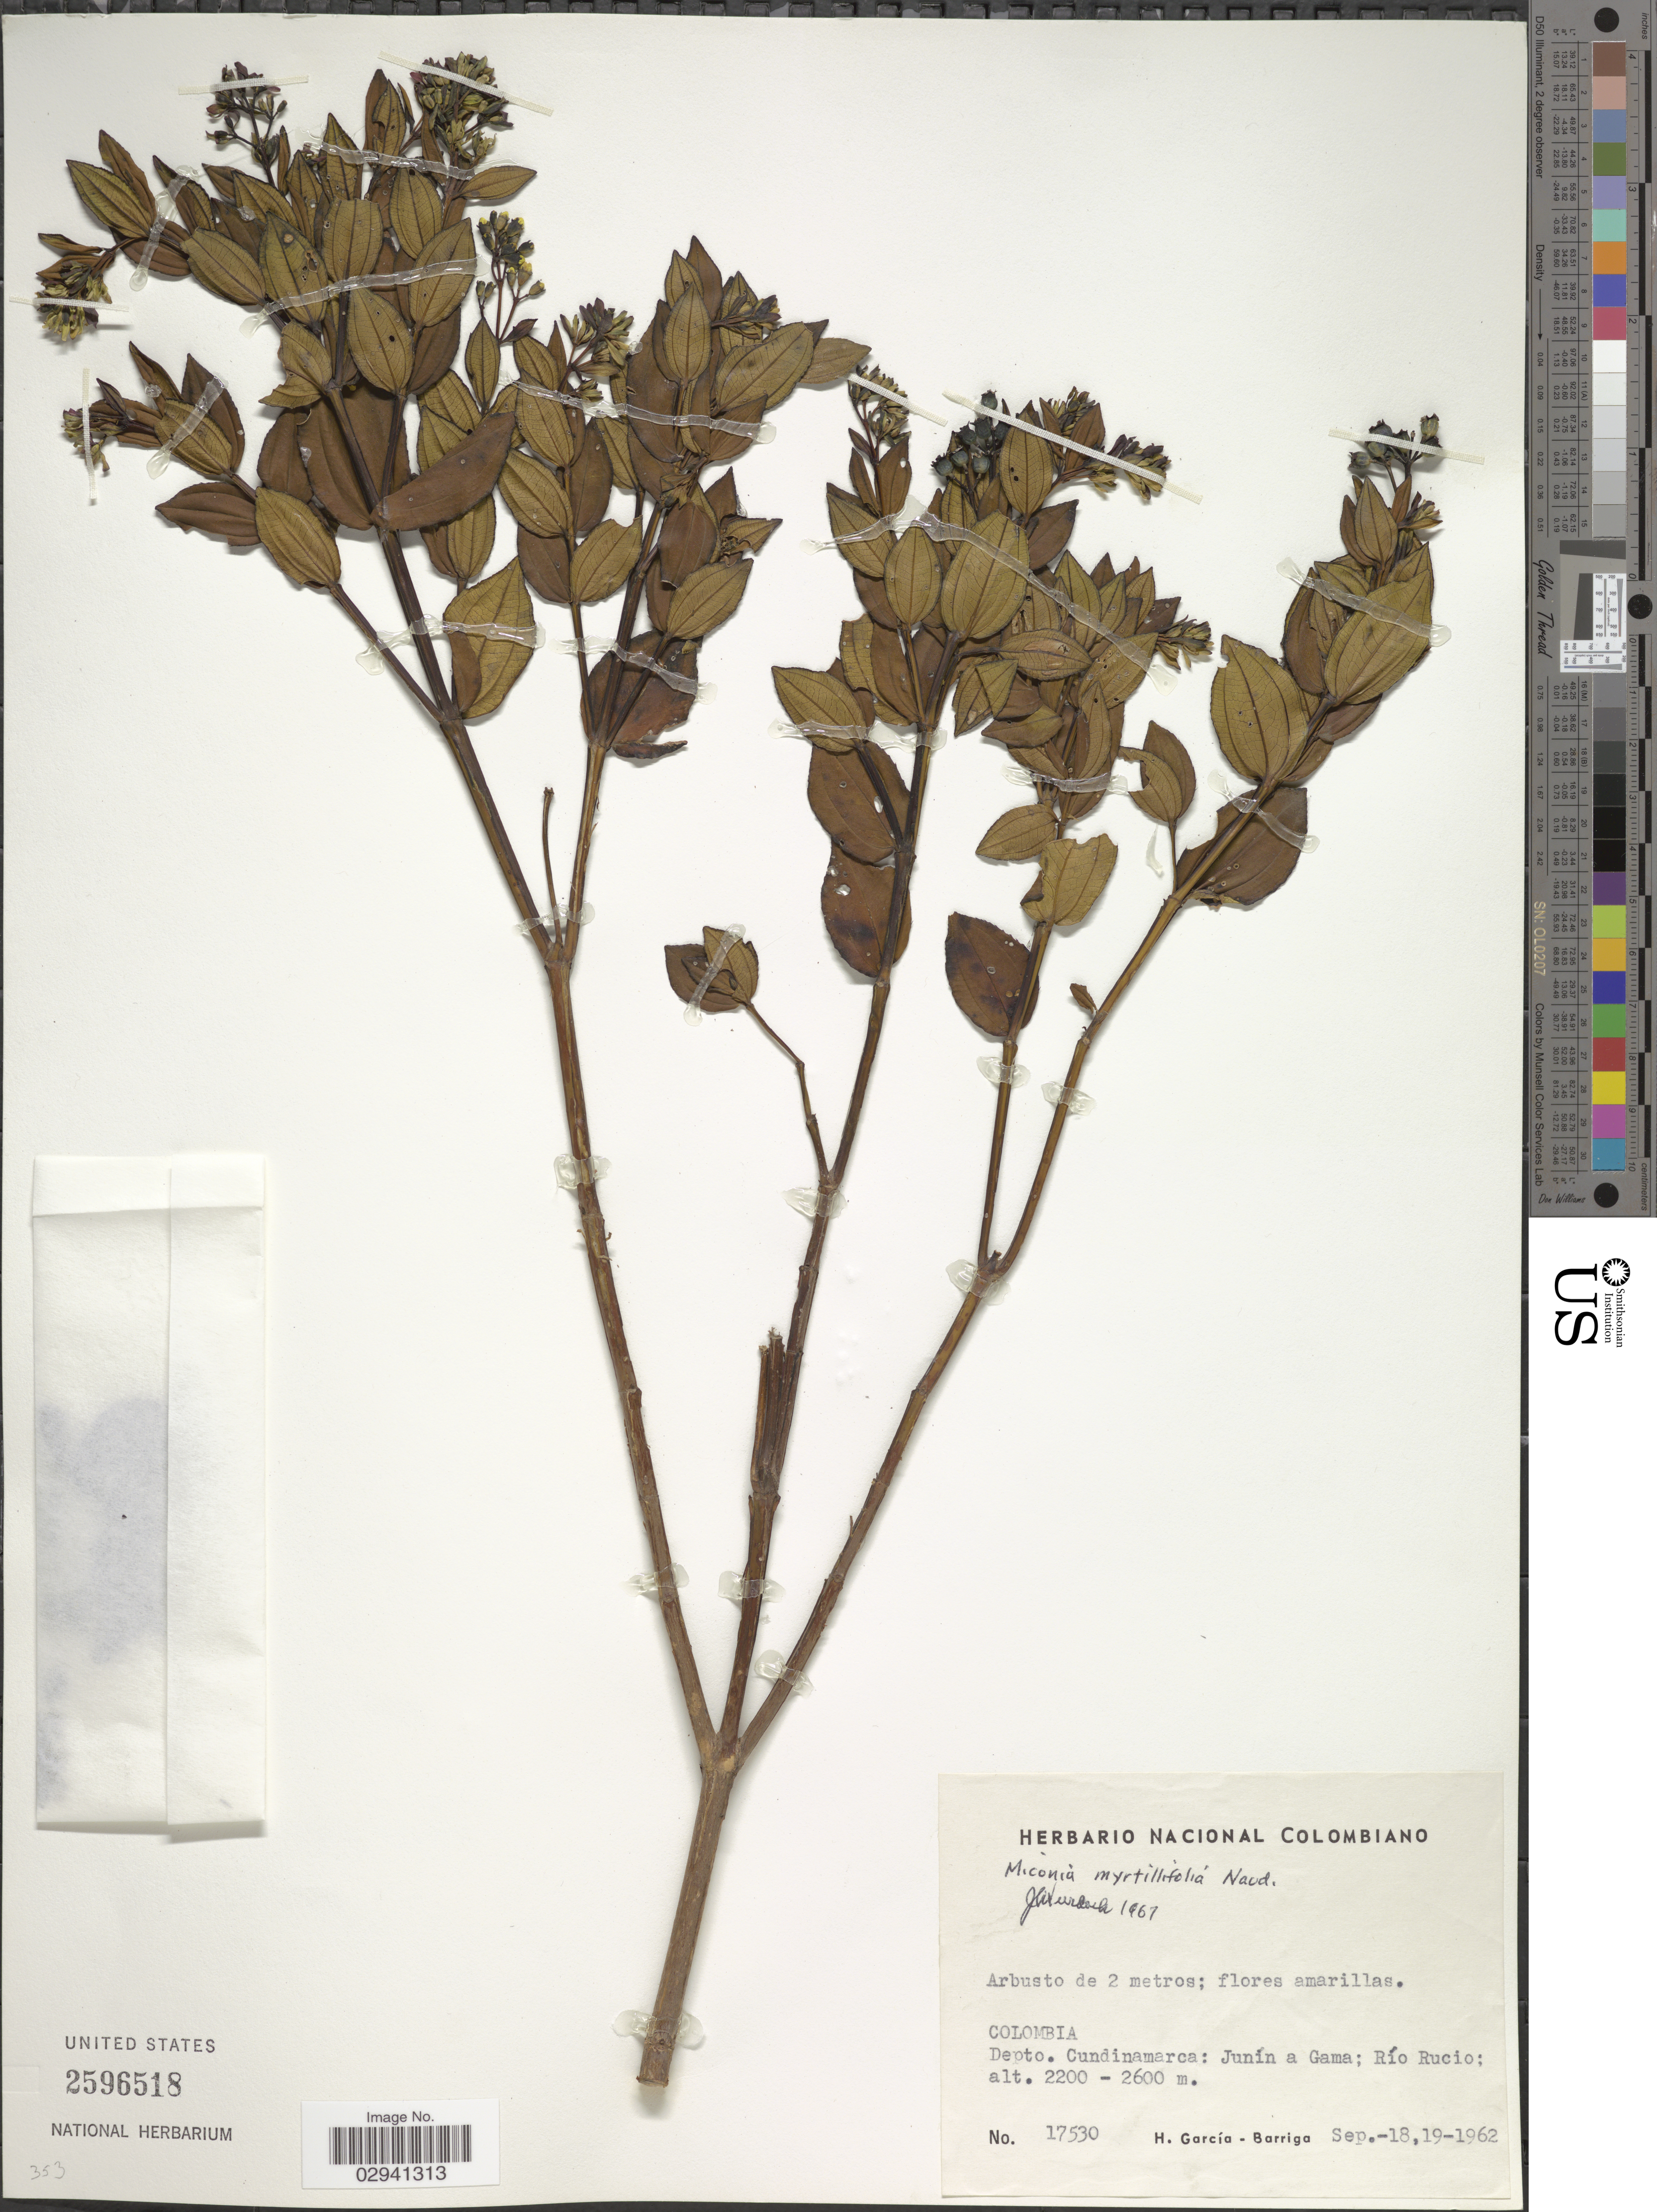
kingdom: Plantae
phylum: Tracheophyta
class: Magnoliopsida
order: Myrtales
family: Melastomataceae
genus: Miconia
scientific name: Miconia myrtillifolia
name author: Naudin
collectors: H. García Barriga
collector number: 17530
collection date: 1962-09-18/1962-09-19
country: Colombia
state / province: Cundinamarca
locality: Depto. Cundinamarca: Junín a Gama; Río Rucio.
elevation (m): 2200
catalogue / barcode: US 2596518